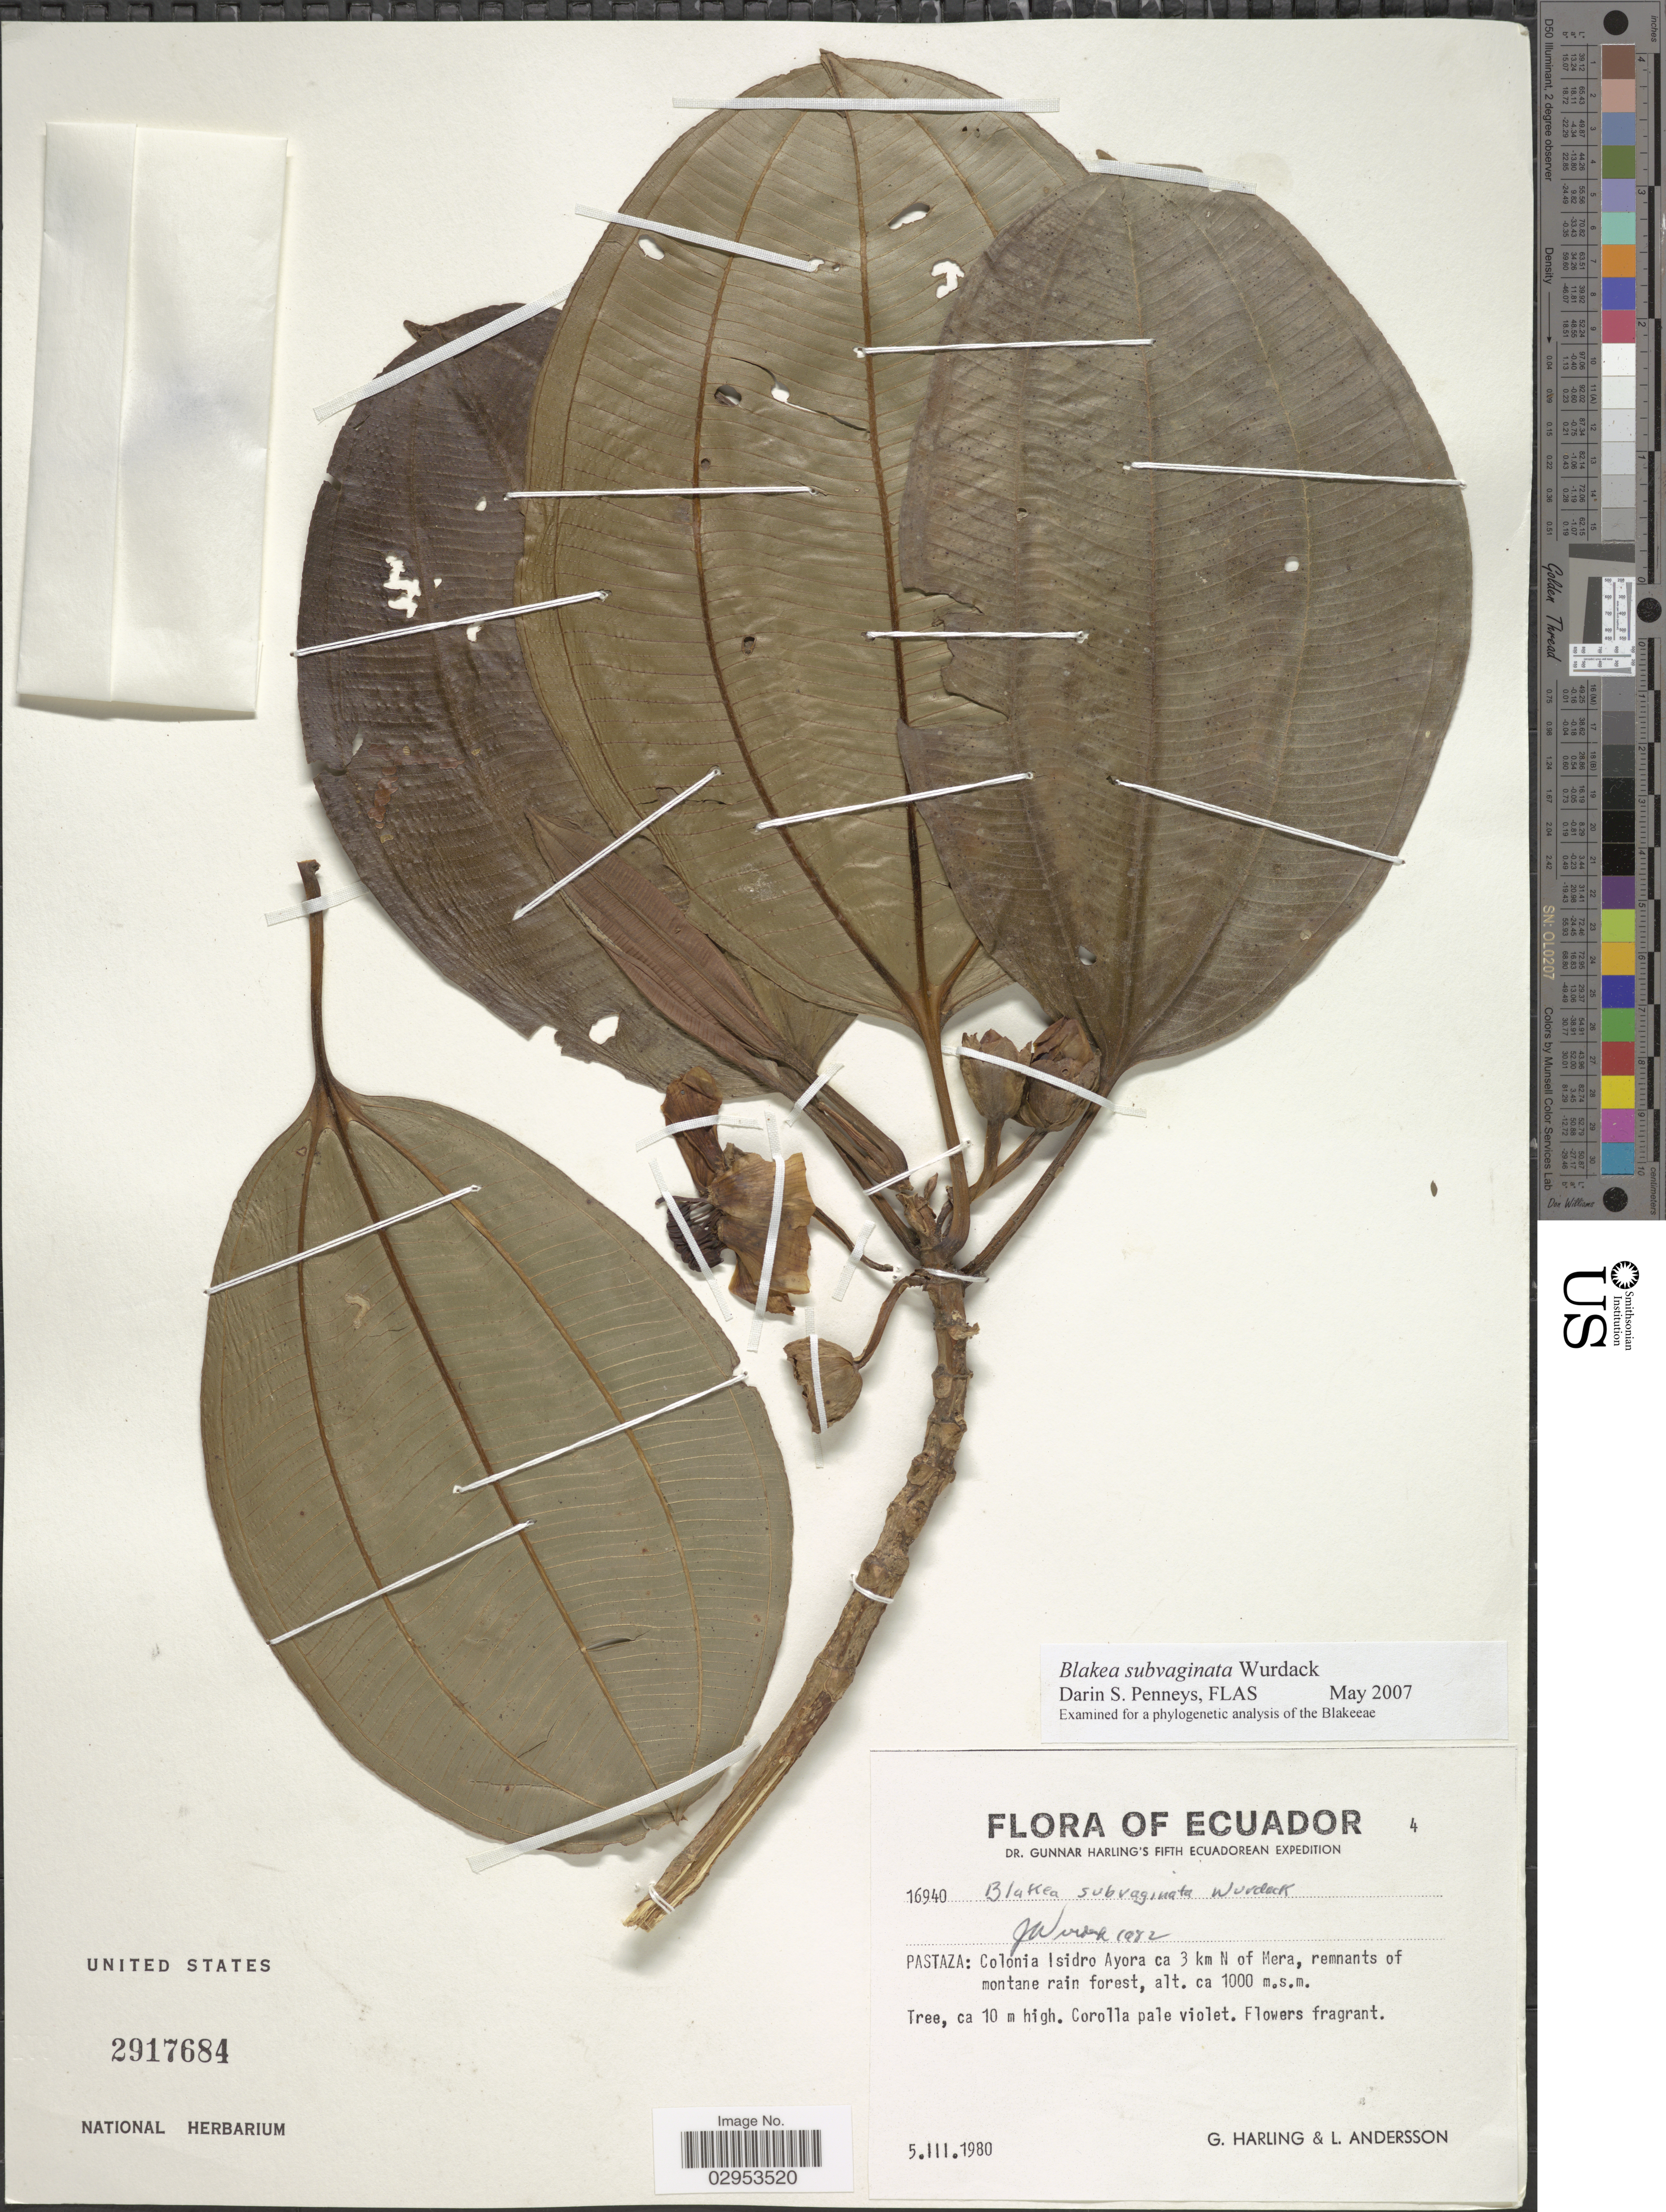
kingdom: Plantae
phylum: Tracheophyta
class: Magnoliopsida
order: Myrtales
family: Melastomataceae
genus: Blakea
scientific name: Blakea subvaginata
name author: Wurdack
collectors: G. Harling & L. Andersson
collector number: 16940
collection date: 1980-03-05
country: Ecuador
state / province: Pastaza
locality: Colonia Isidro Ayora ca 3 km N of Mera.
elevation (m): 1000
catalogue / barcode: US 2917684